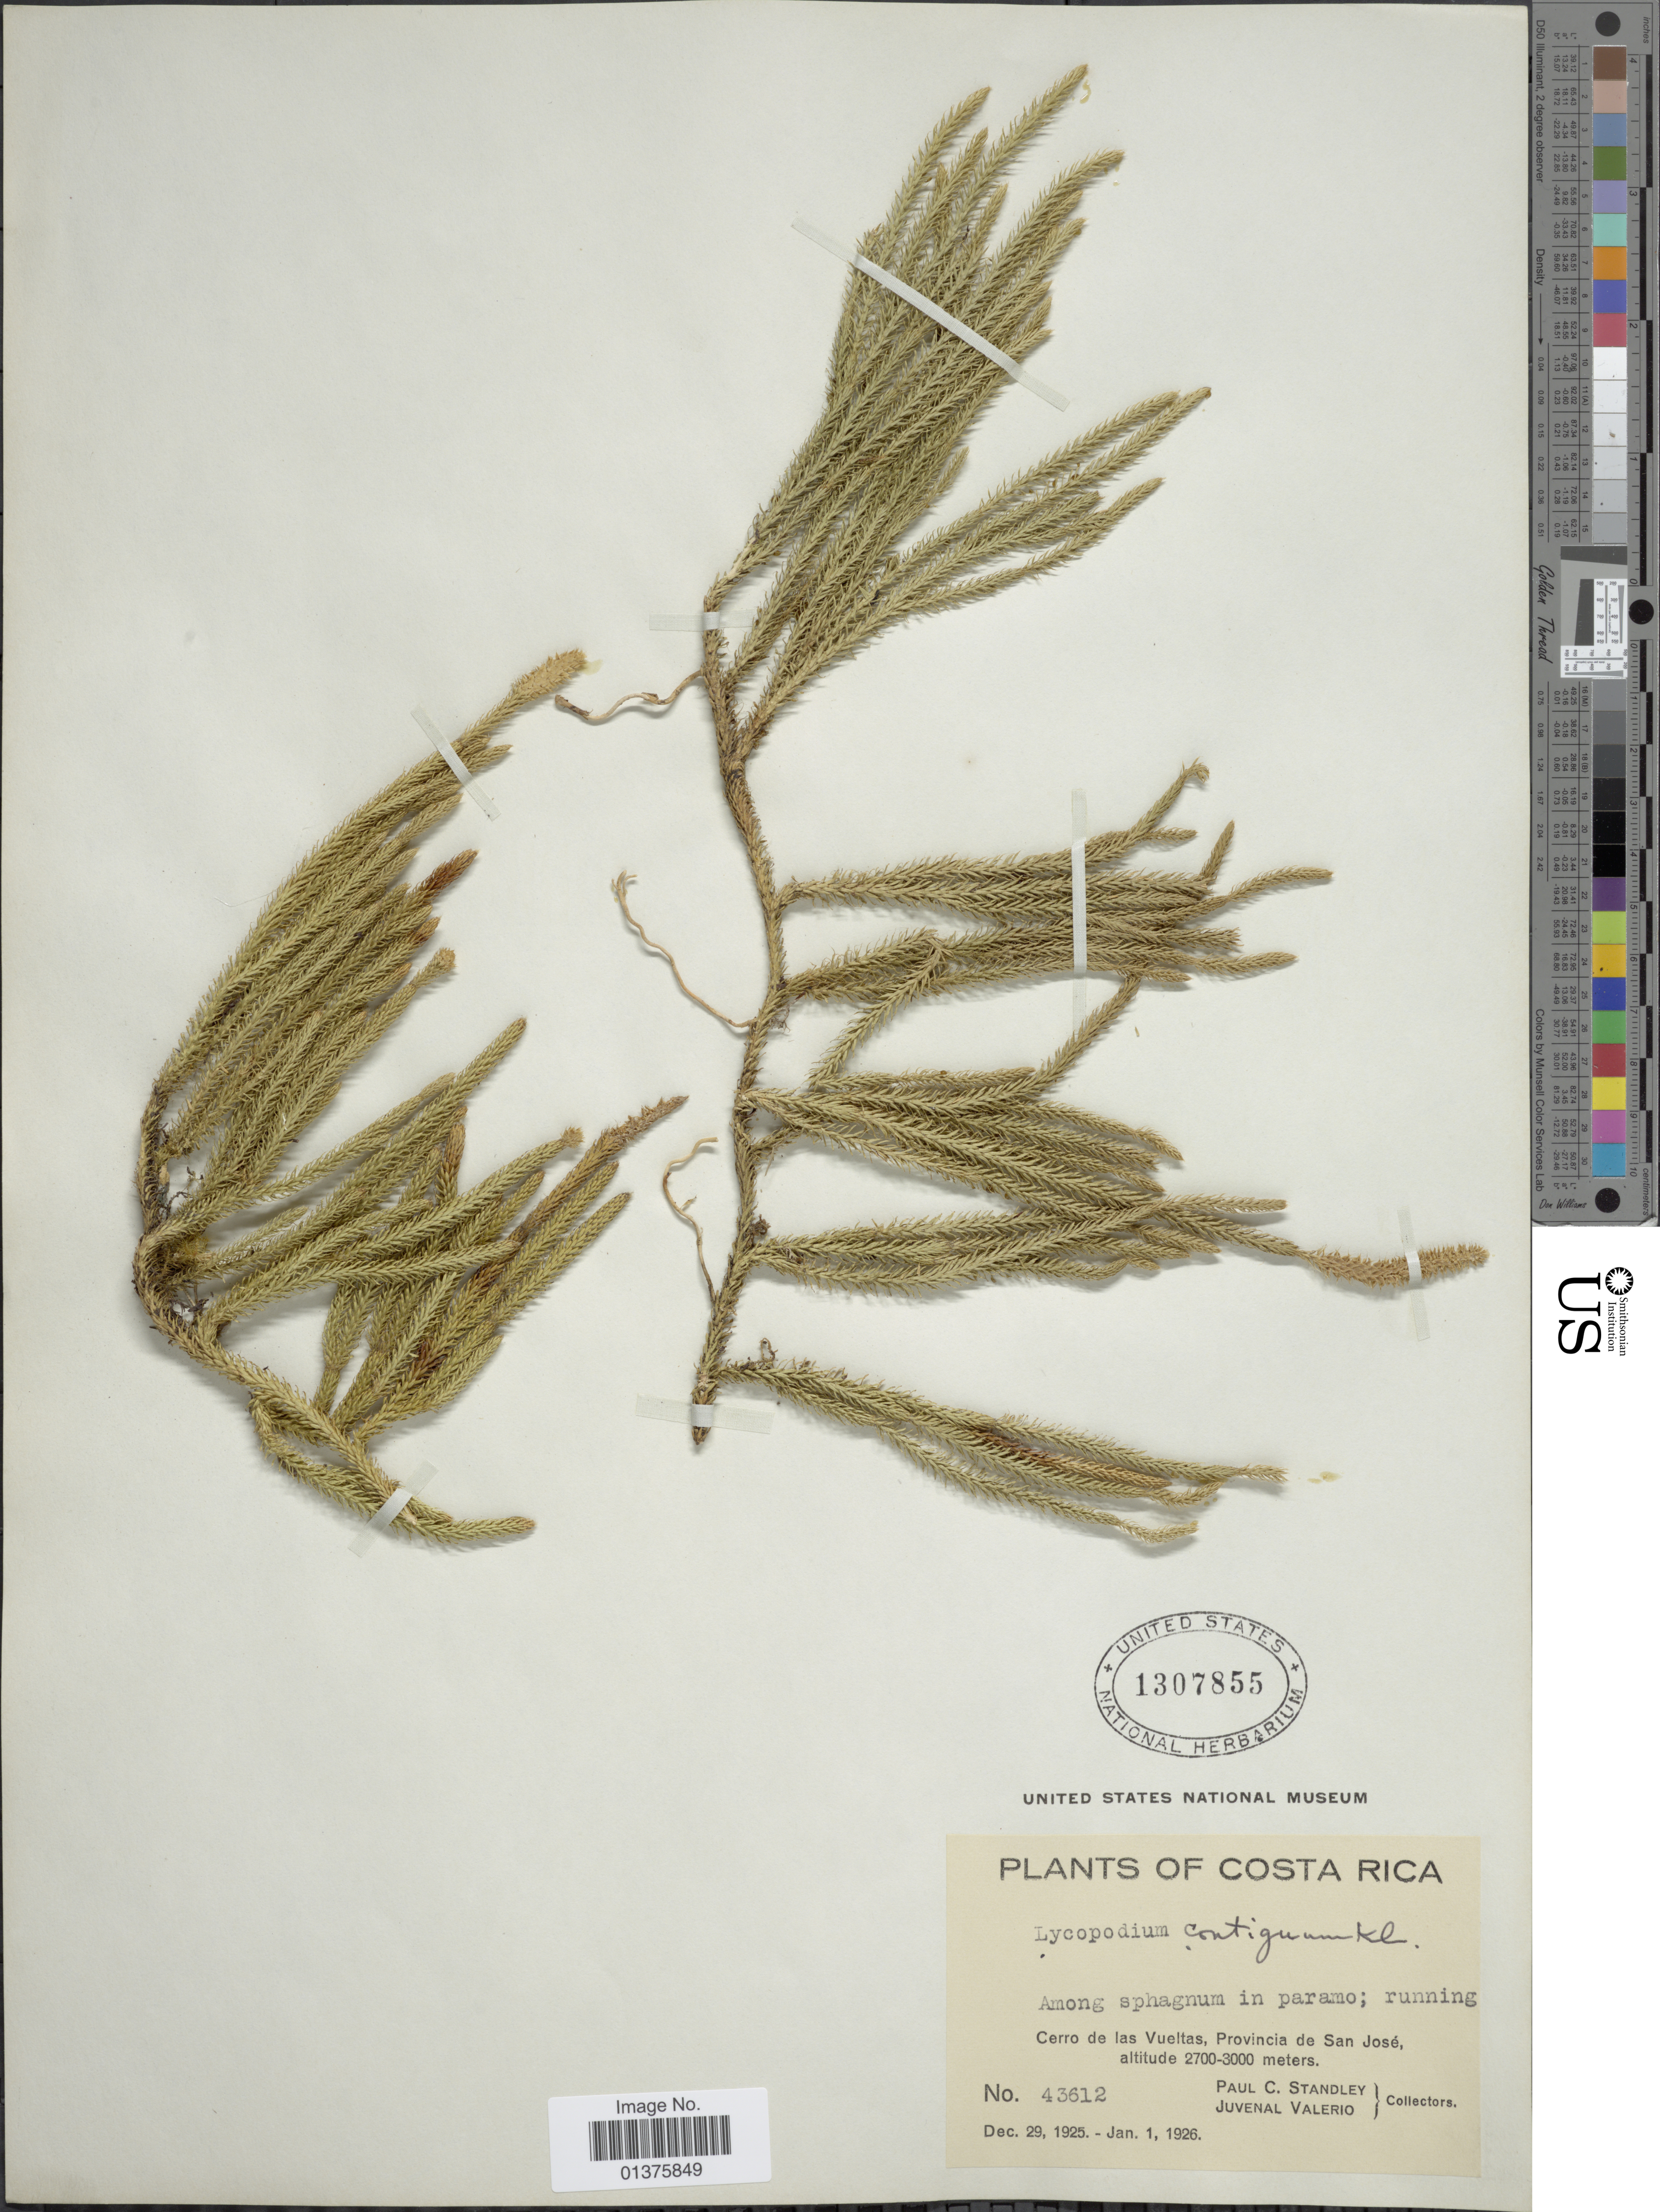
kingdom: Plantae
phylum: Tracheophyta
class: Lycopodiopsida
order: Lycopodiales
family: Lycopodiaceae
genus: Lycopodium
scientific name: Lycopodium clavatum subsp. contiguum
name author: (Klotzsch) B. Øllg.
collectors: P. C. Standley & J. Valerio R.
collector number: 43612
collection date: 1925-12-29/1926-01-01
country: Costa Rica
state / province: San José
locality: Cerro de la Vueltas, Provincia de San José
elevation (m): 2700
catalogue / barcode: US 1307855